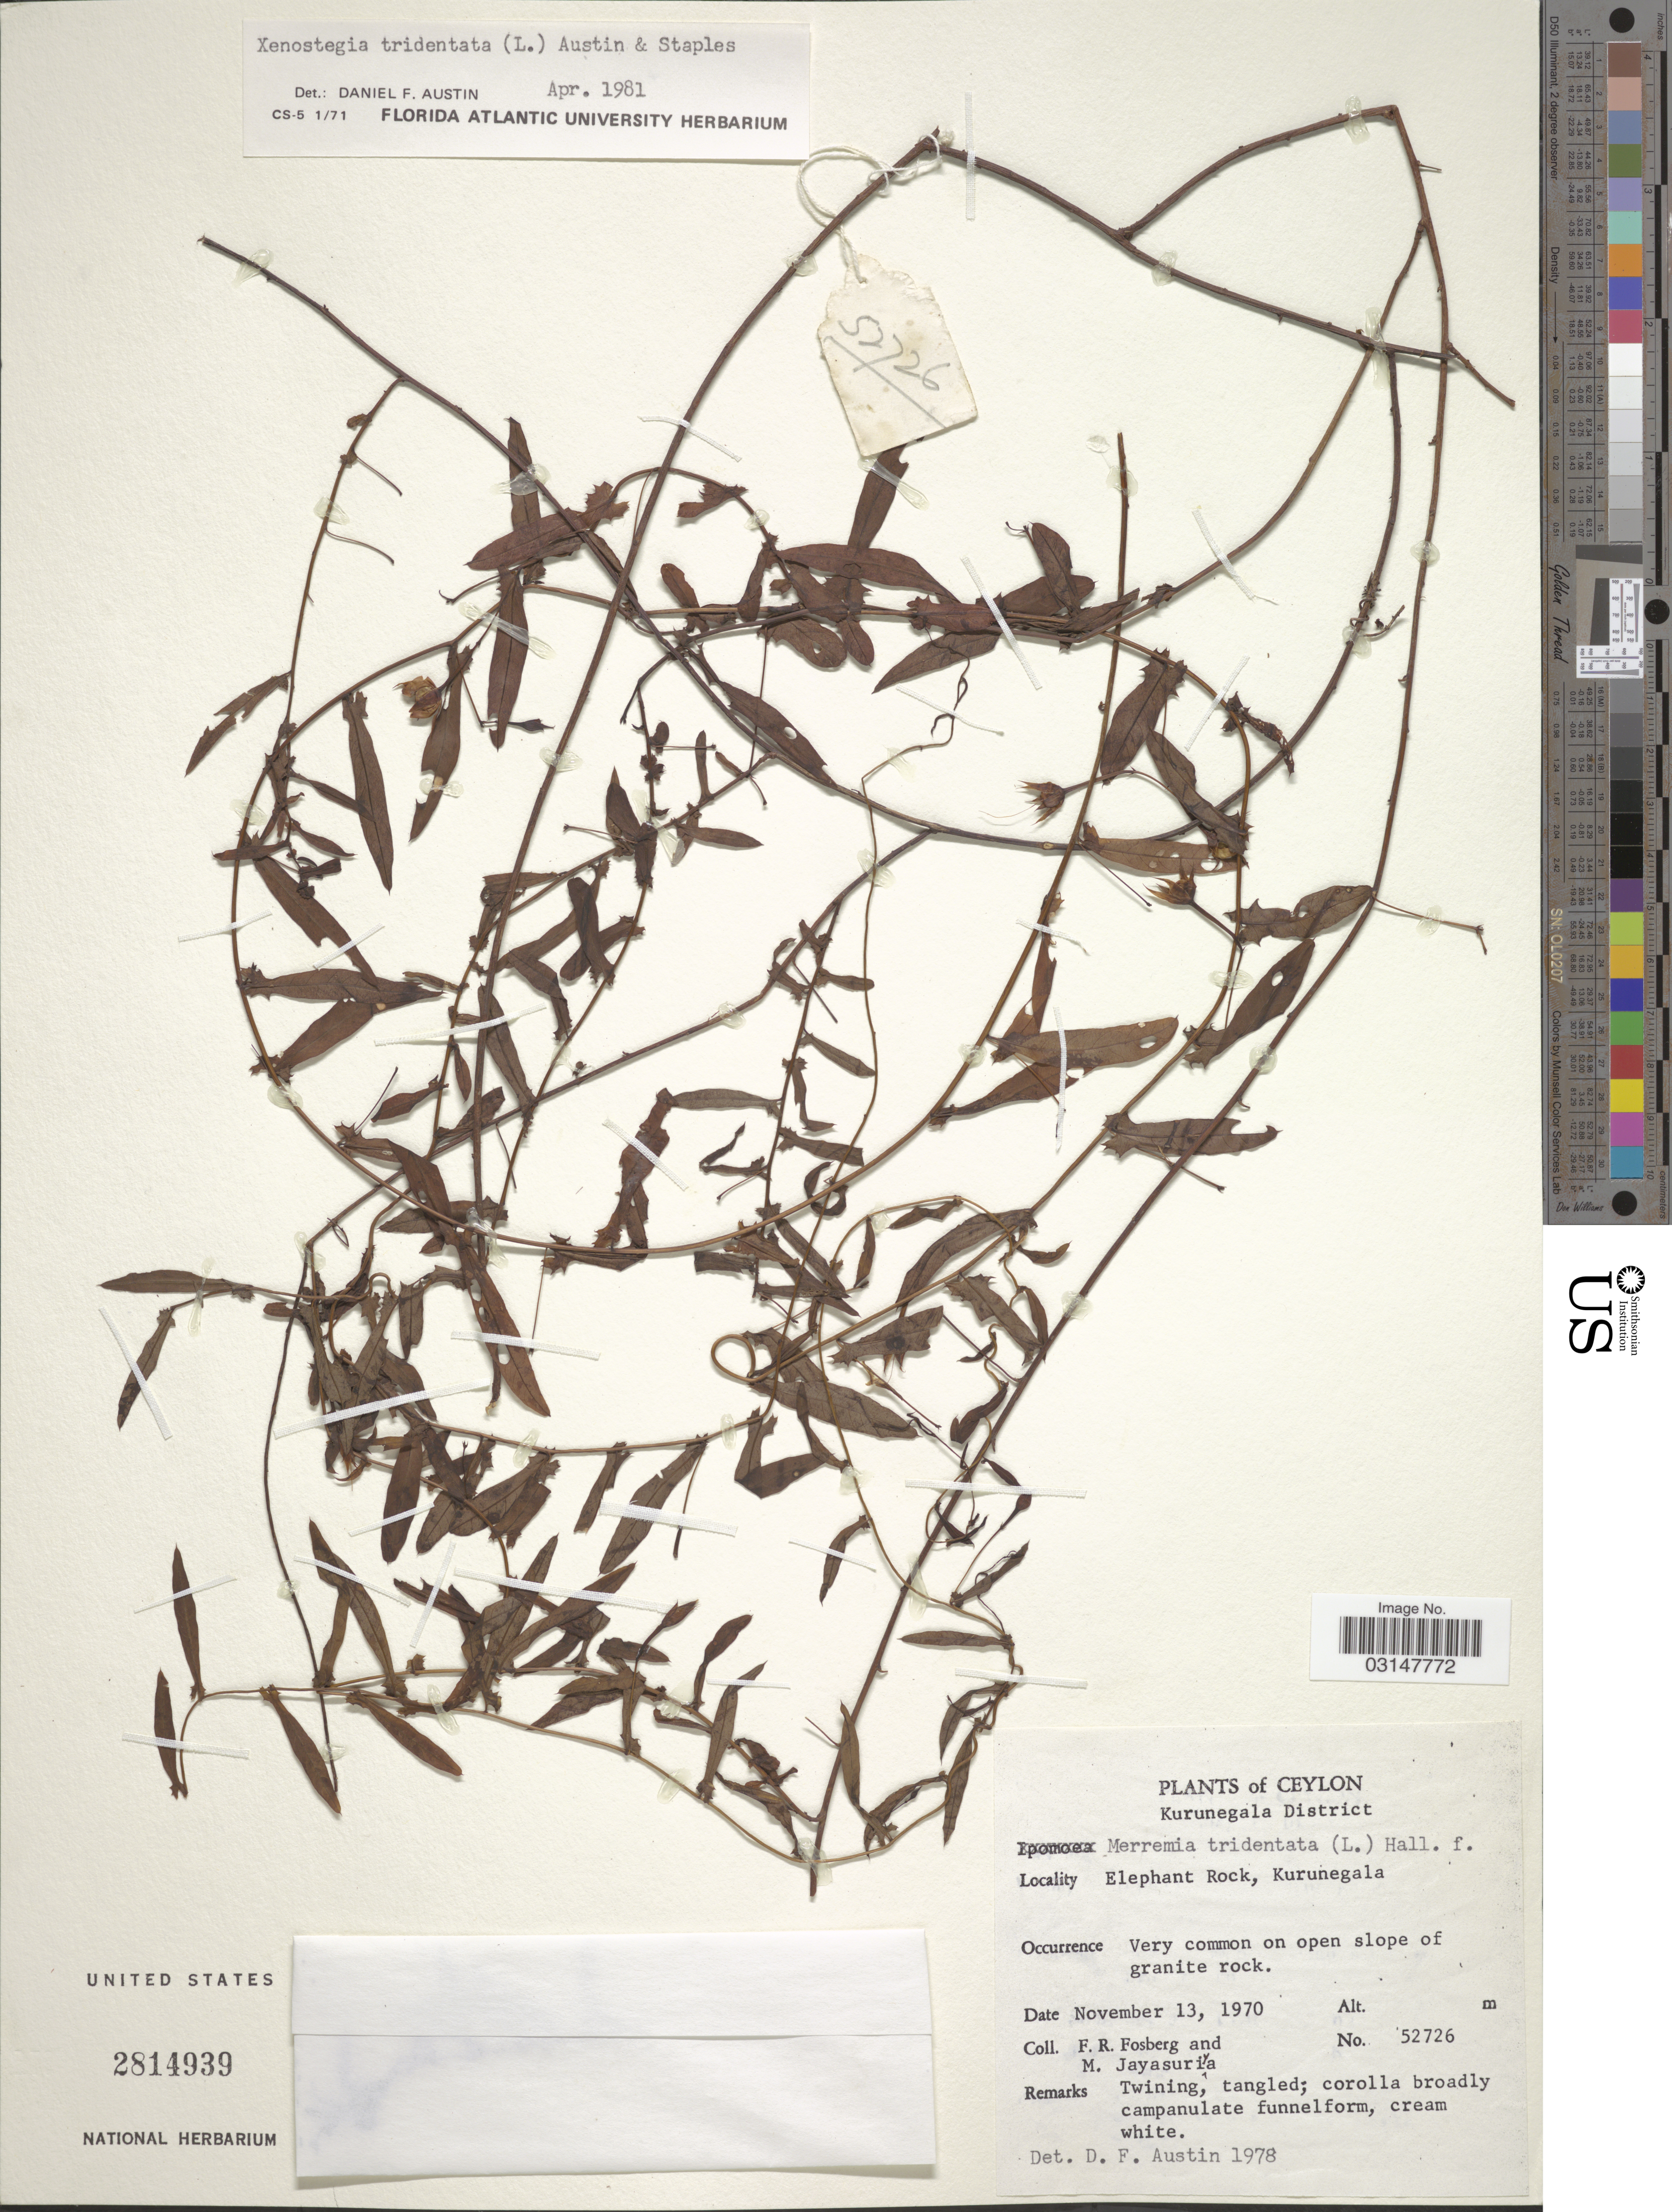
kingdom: Plantae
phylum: Tracheophyta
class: Magnoliopsida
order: Solanales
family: Convolvulaceae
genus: Xenostegia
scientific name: Xenostegia tridentata subsp. hastata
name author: (Ooststr.) Parmar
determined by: Strong, Mark T., (BOT), Smithsonian Institution - National Museum of Natural History (UNITED STATES)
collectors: F. R. Fosberg & M. Jayasuriya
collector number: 52726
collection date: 1970-11-13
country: Sri Lanka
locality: Ceylon. Kurunegala District. Elephant Rock, Kurunegala.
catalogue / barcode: US 2814939